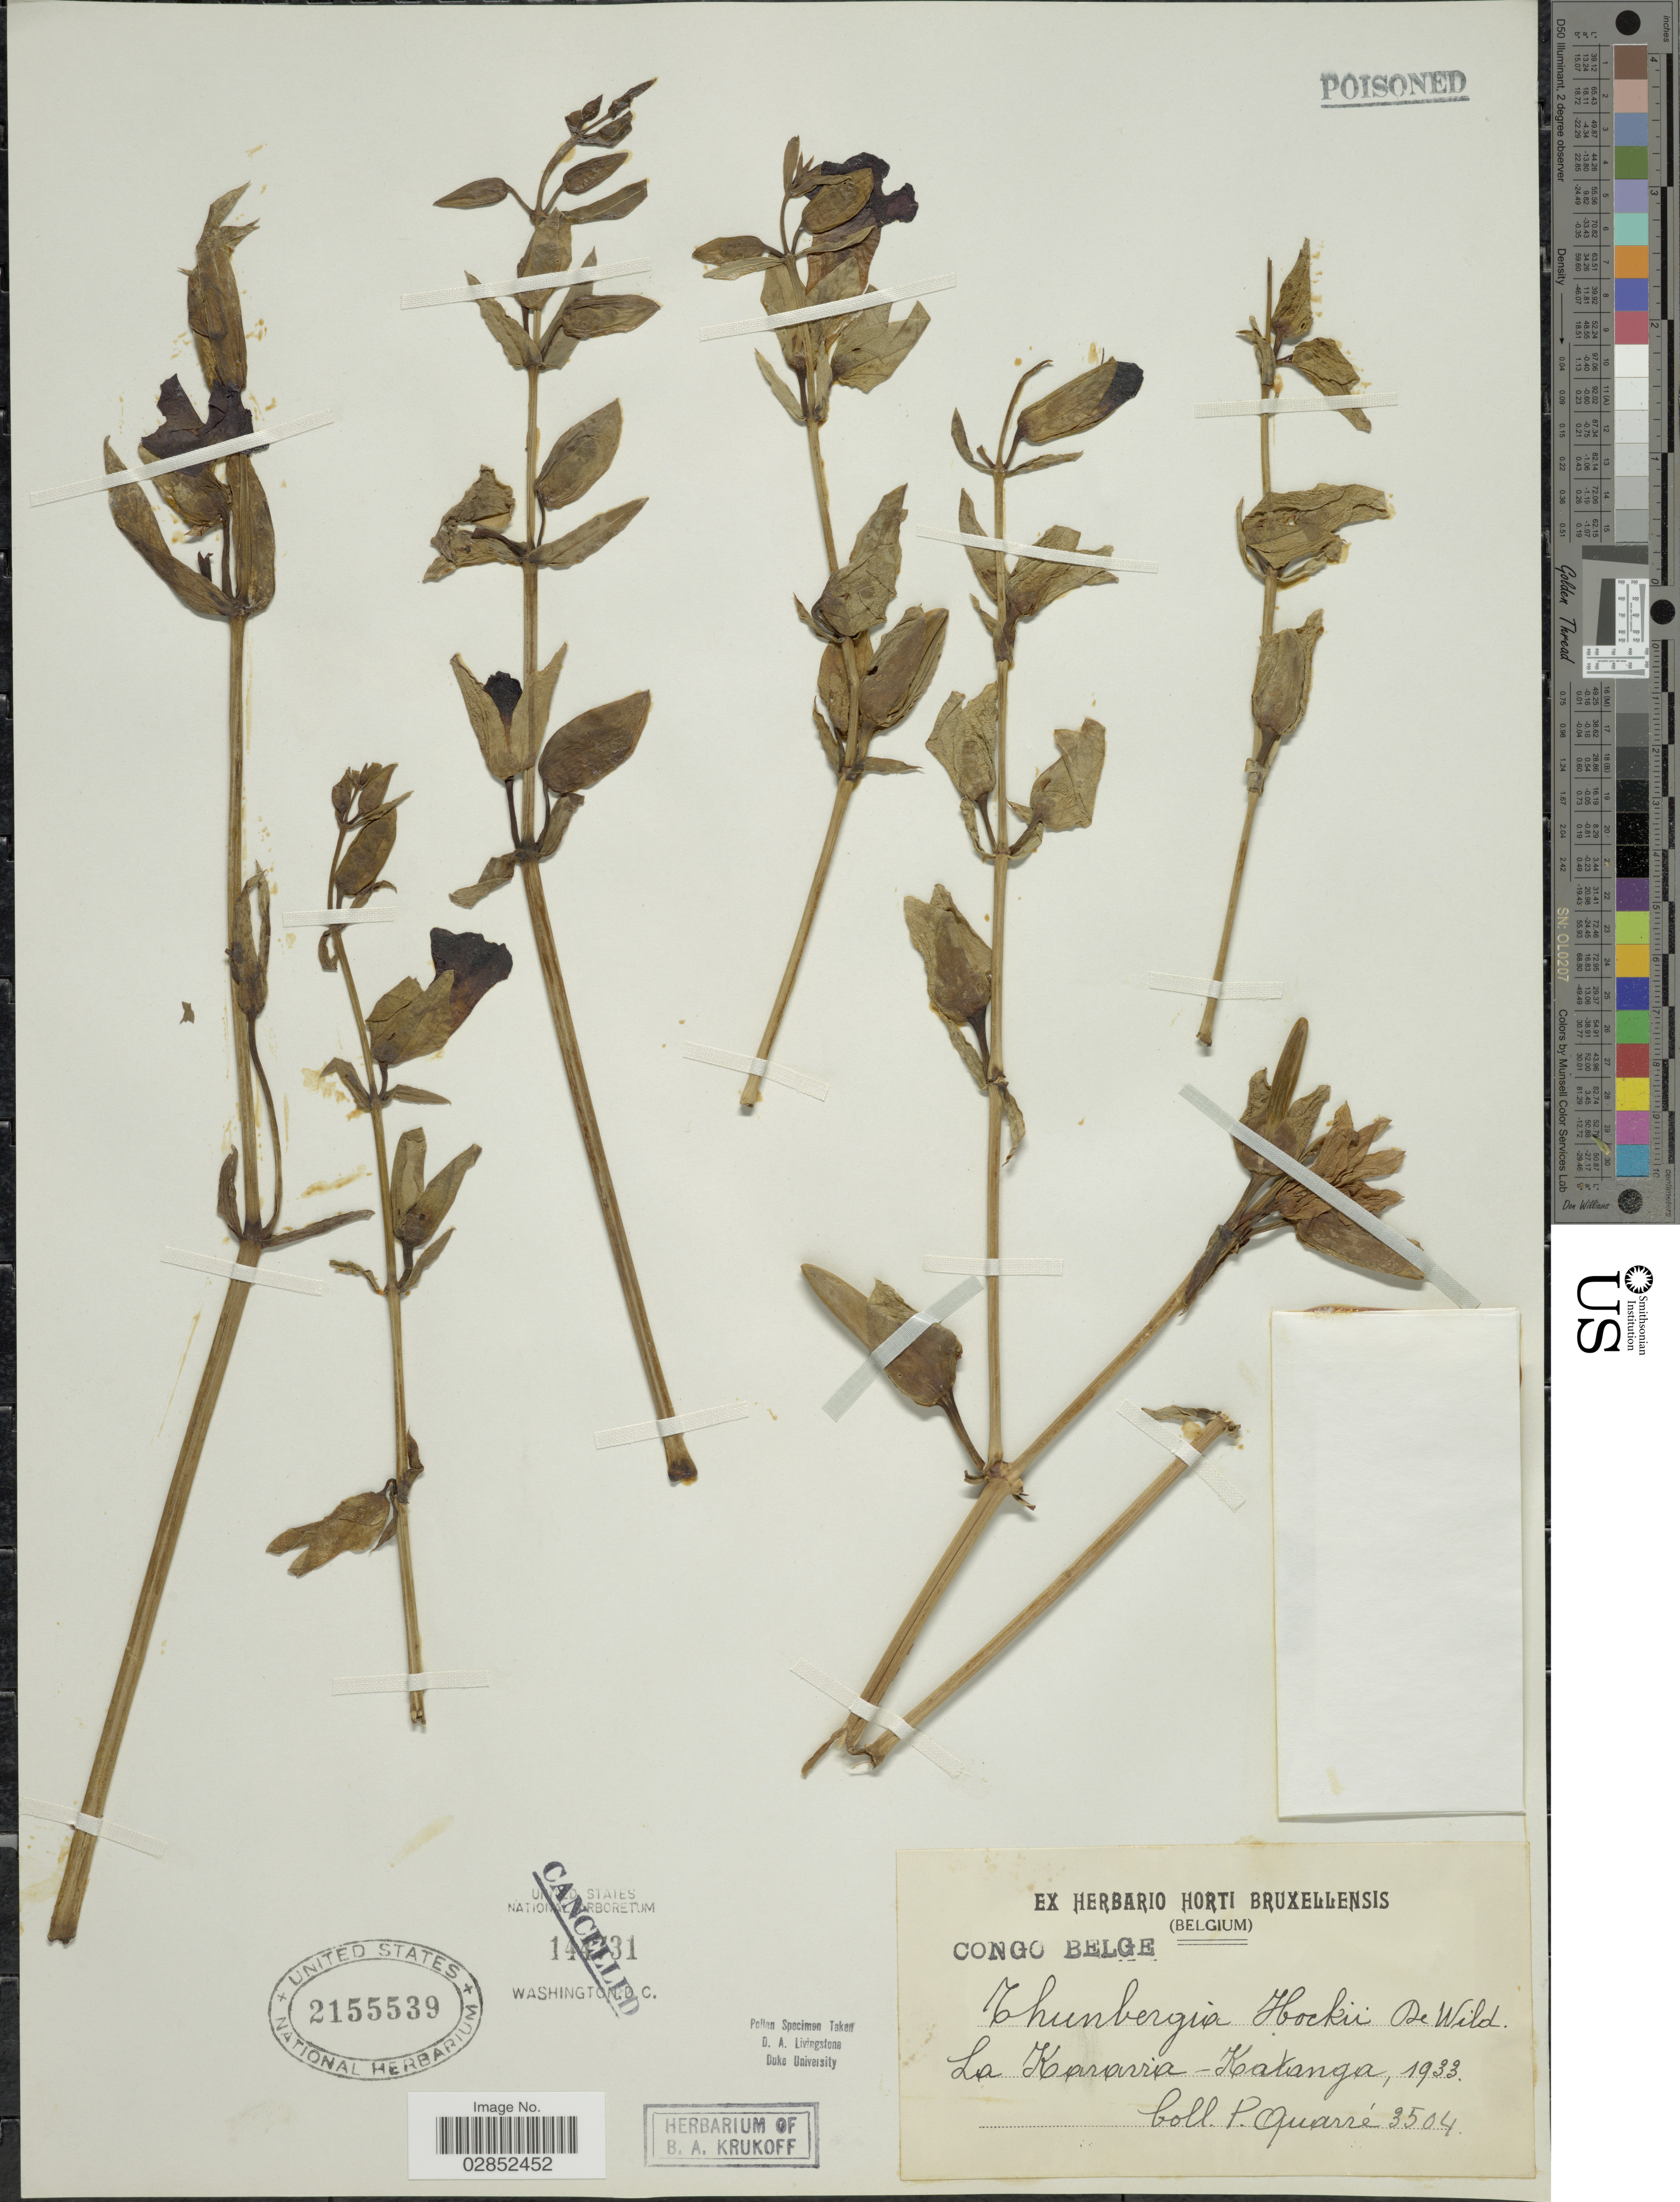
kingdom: Plantae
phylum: Tracheophyta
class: Magnoliopsida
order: Lamiales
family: Acanthaceae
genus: Thunbergia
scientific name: Thunbergia hockii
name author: De Wild.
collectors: P. Quarre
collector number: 3504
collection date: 1933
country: Congo, Democratic Republic of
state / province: Haut-Katanga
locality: La Karavia - Katanga, Congo Belge.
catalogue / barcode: US 2155539